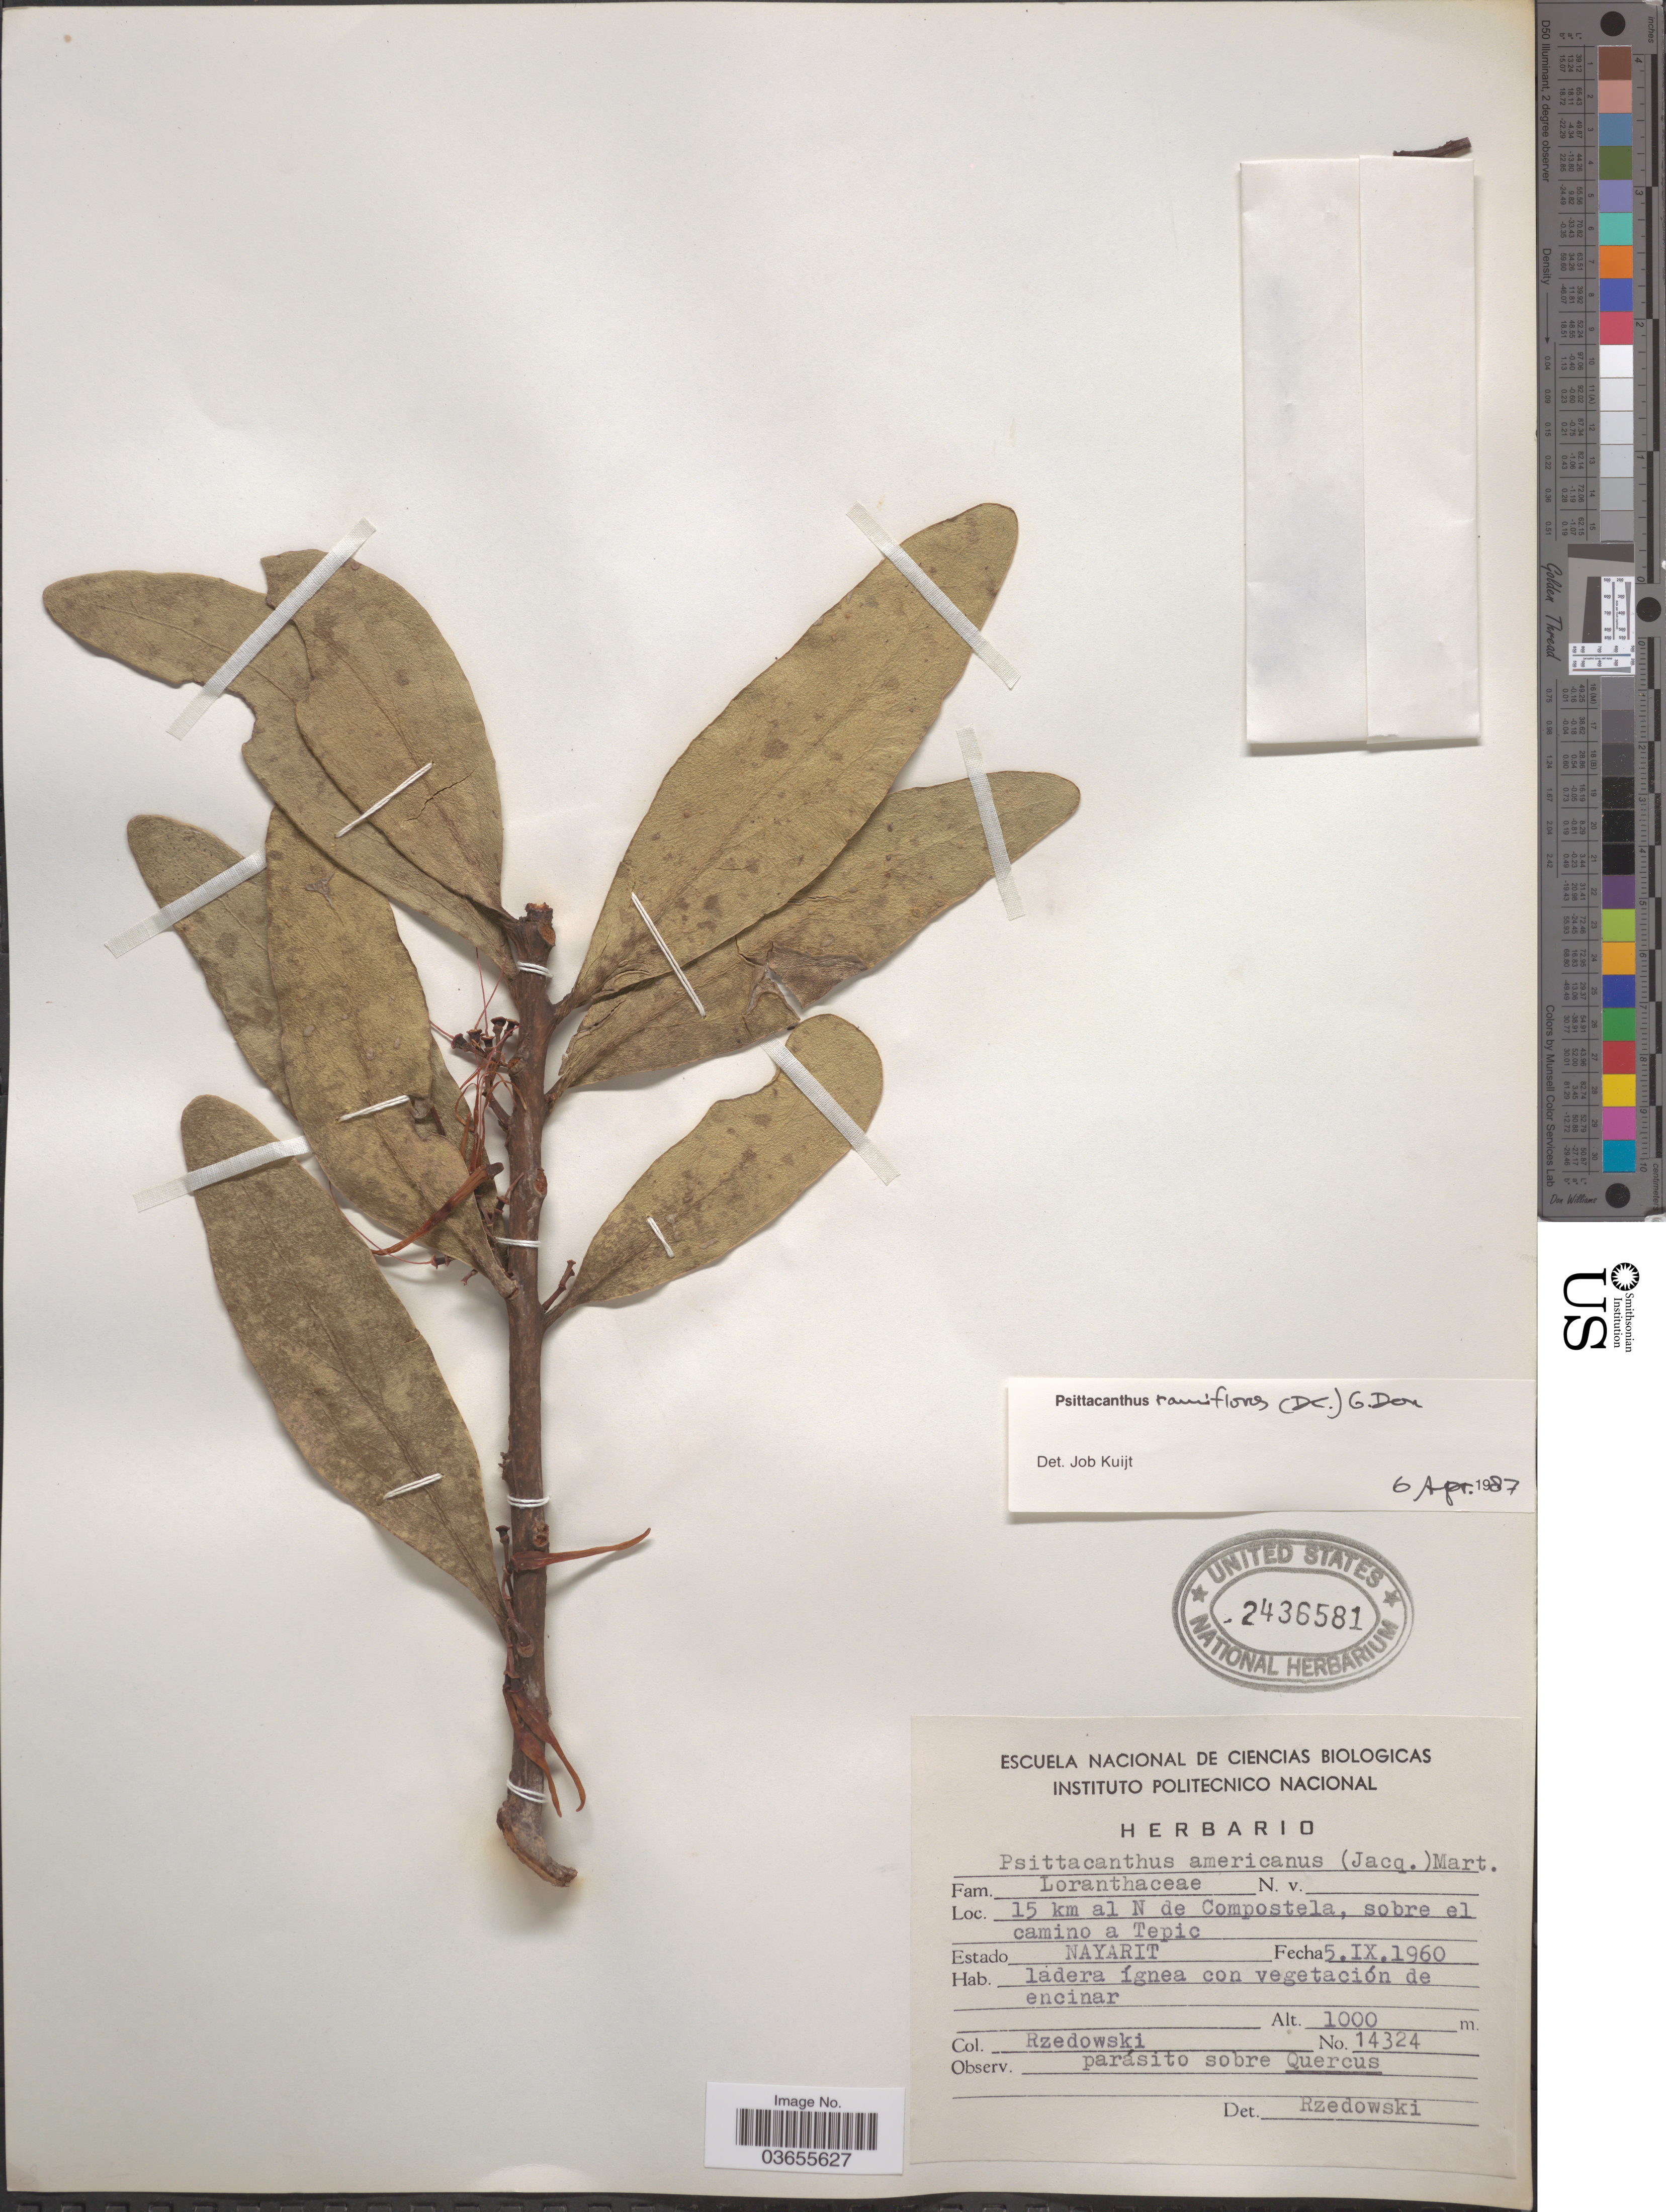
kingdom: Plantae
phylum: Tracheophyta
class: Magnoliopsida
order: Santalales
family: Loranthaceae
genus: Psittacanthus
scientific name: Psittacanthus ramiflorus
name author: (Moc. & Sessé ex DC.) G. Don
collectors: Rzedowski, --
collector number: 14324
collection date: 1960-09-05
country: Mexico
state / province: Nayarit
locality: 15 km al N de Compostela, sobre el camino a Tepic.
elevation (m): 1000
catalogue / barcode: US 2436581